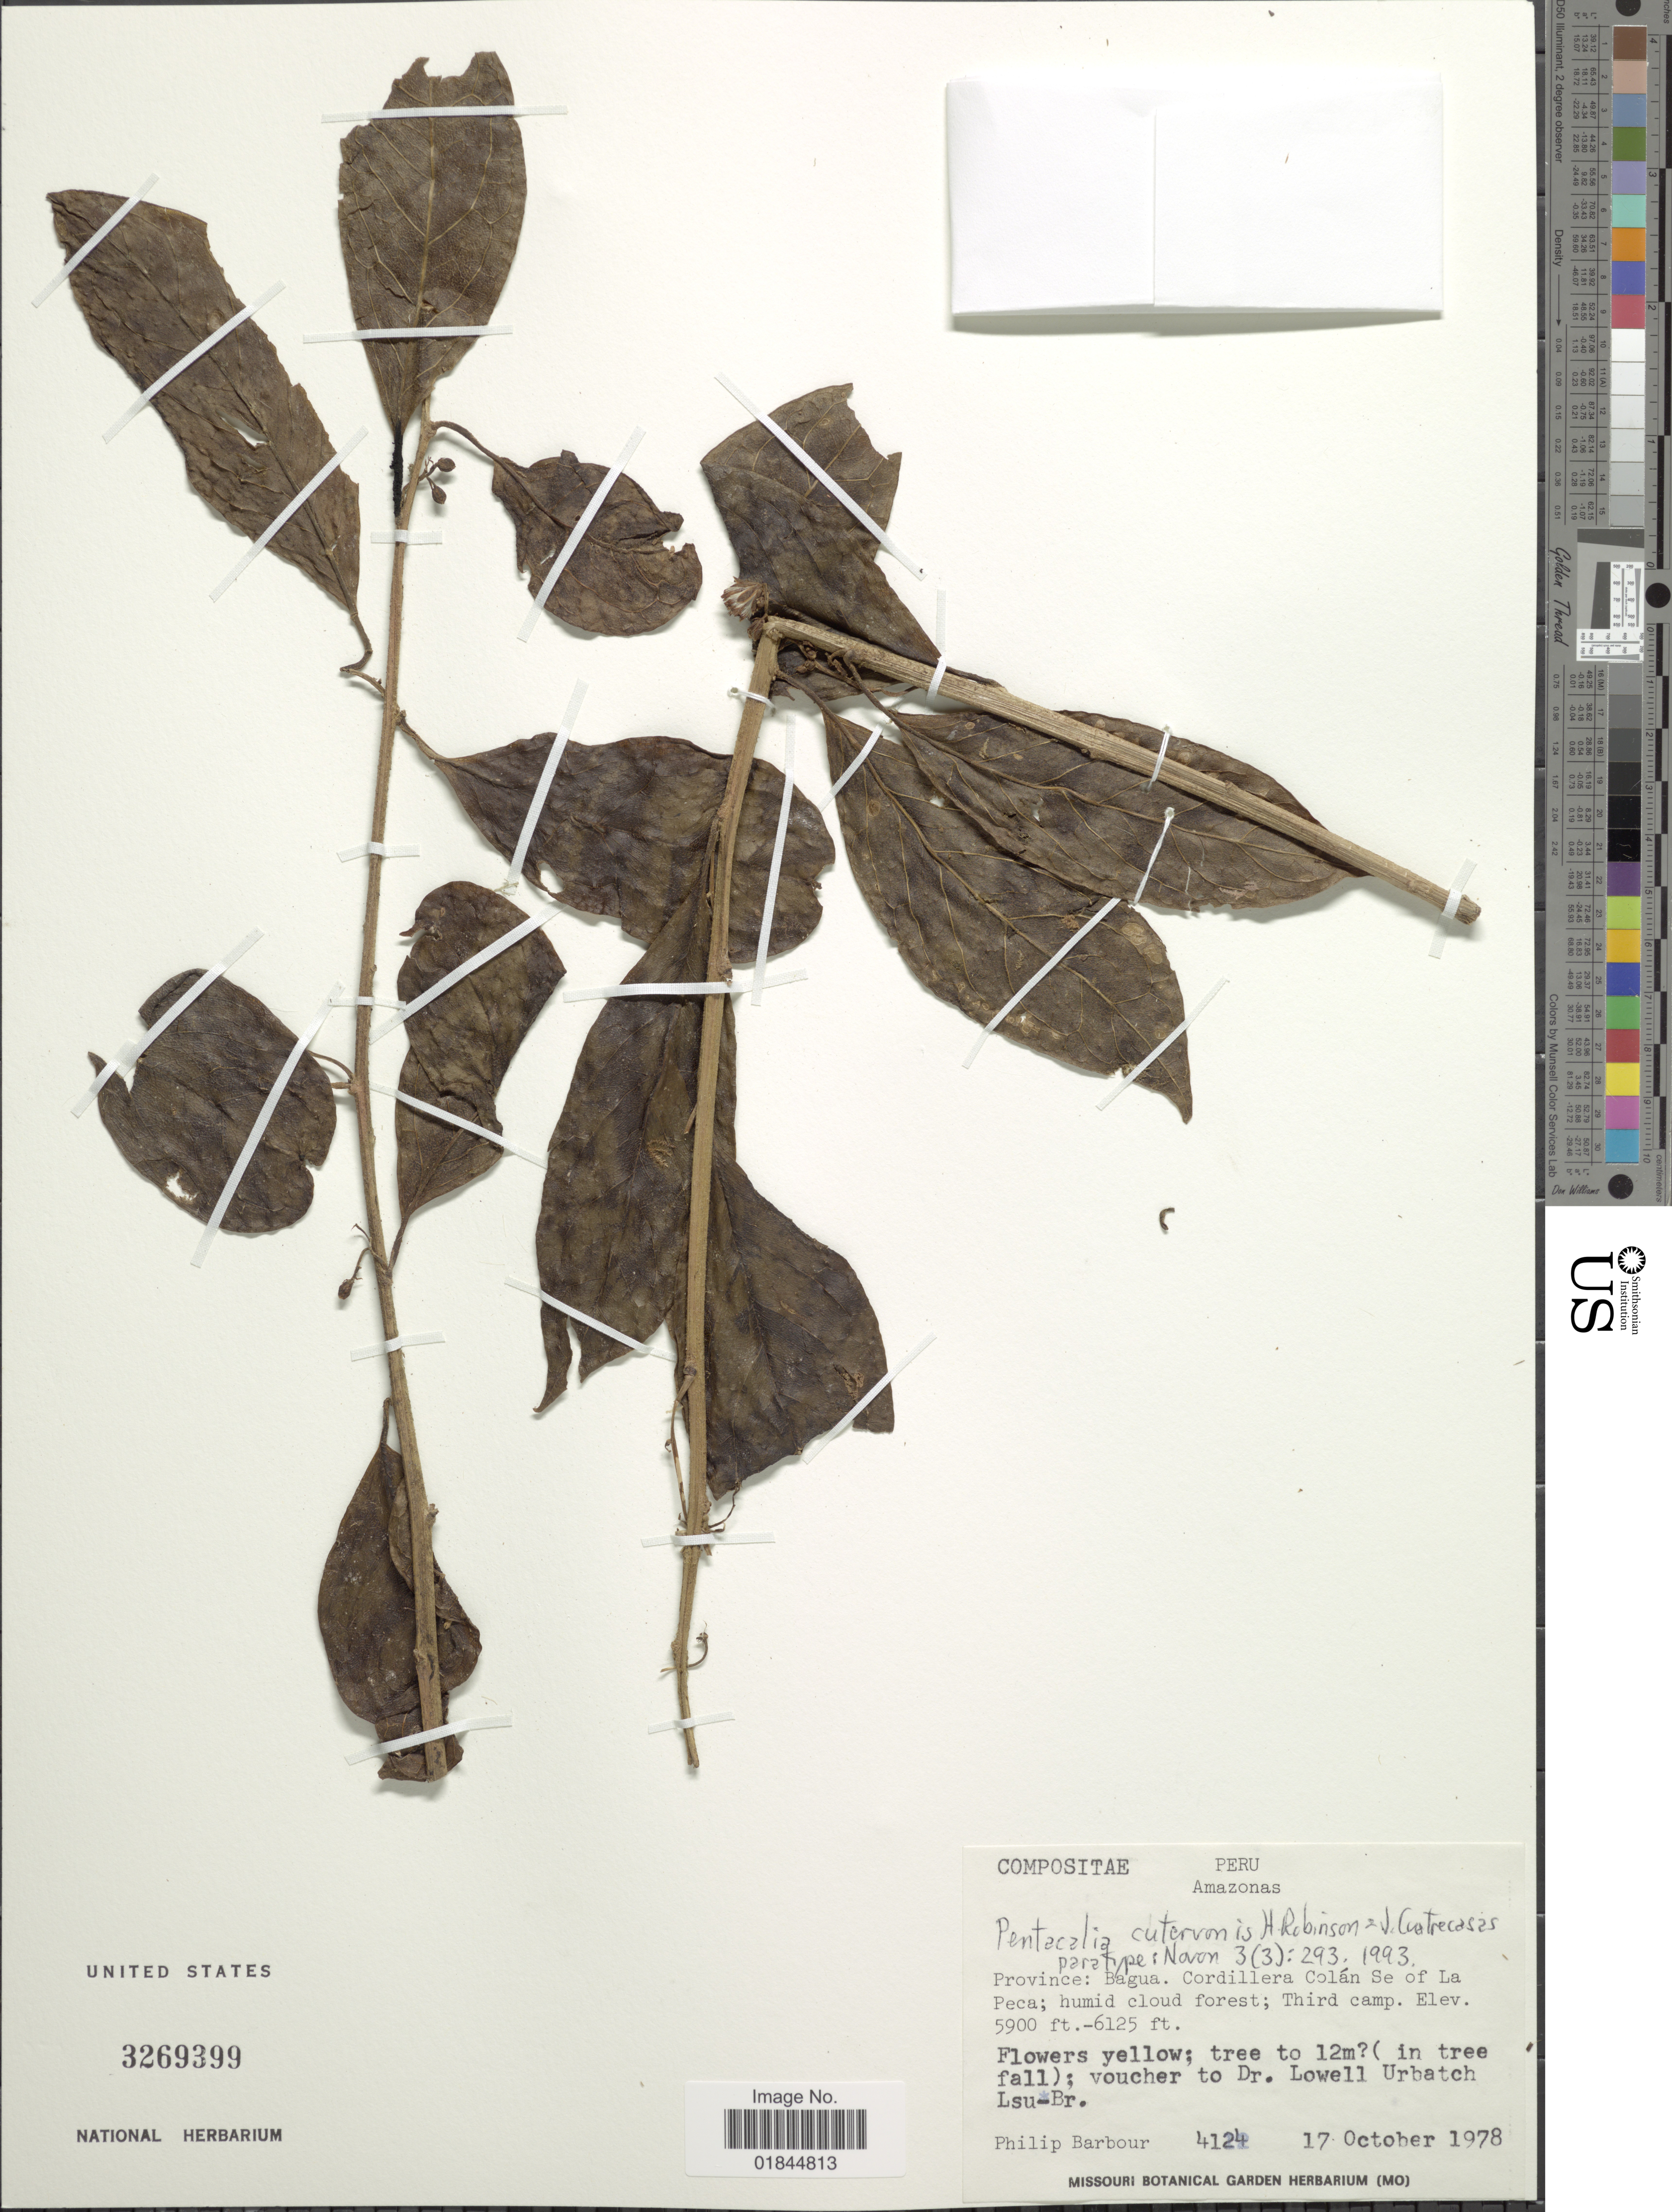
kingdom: Plantae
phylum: Tracheophyta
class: Magnoliopsida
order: Asterales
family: Asteraceae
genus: Pentacalia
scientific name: Pentacalia cutervonis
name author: H. Rob. & Cuatrec.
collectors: P. Barbour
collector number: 4124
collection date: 1978-10-17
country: Peru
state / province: Amazonas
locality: Amazonas. Province: Bagua. Cordillera Colan Se of La Peca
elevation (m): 1798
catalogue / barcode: US 3269399